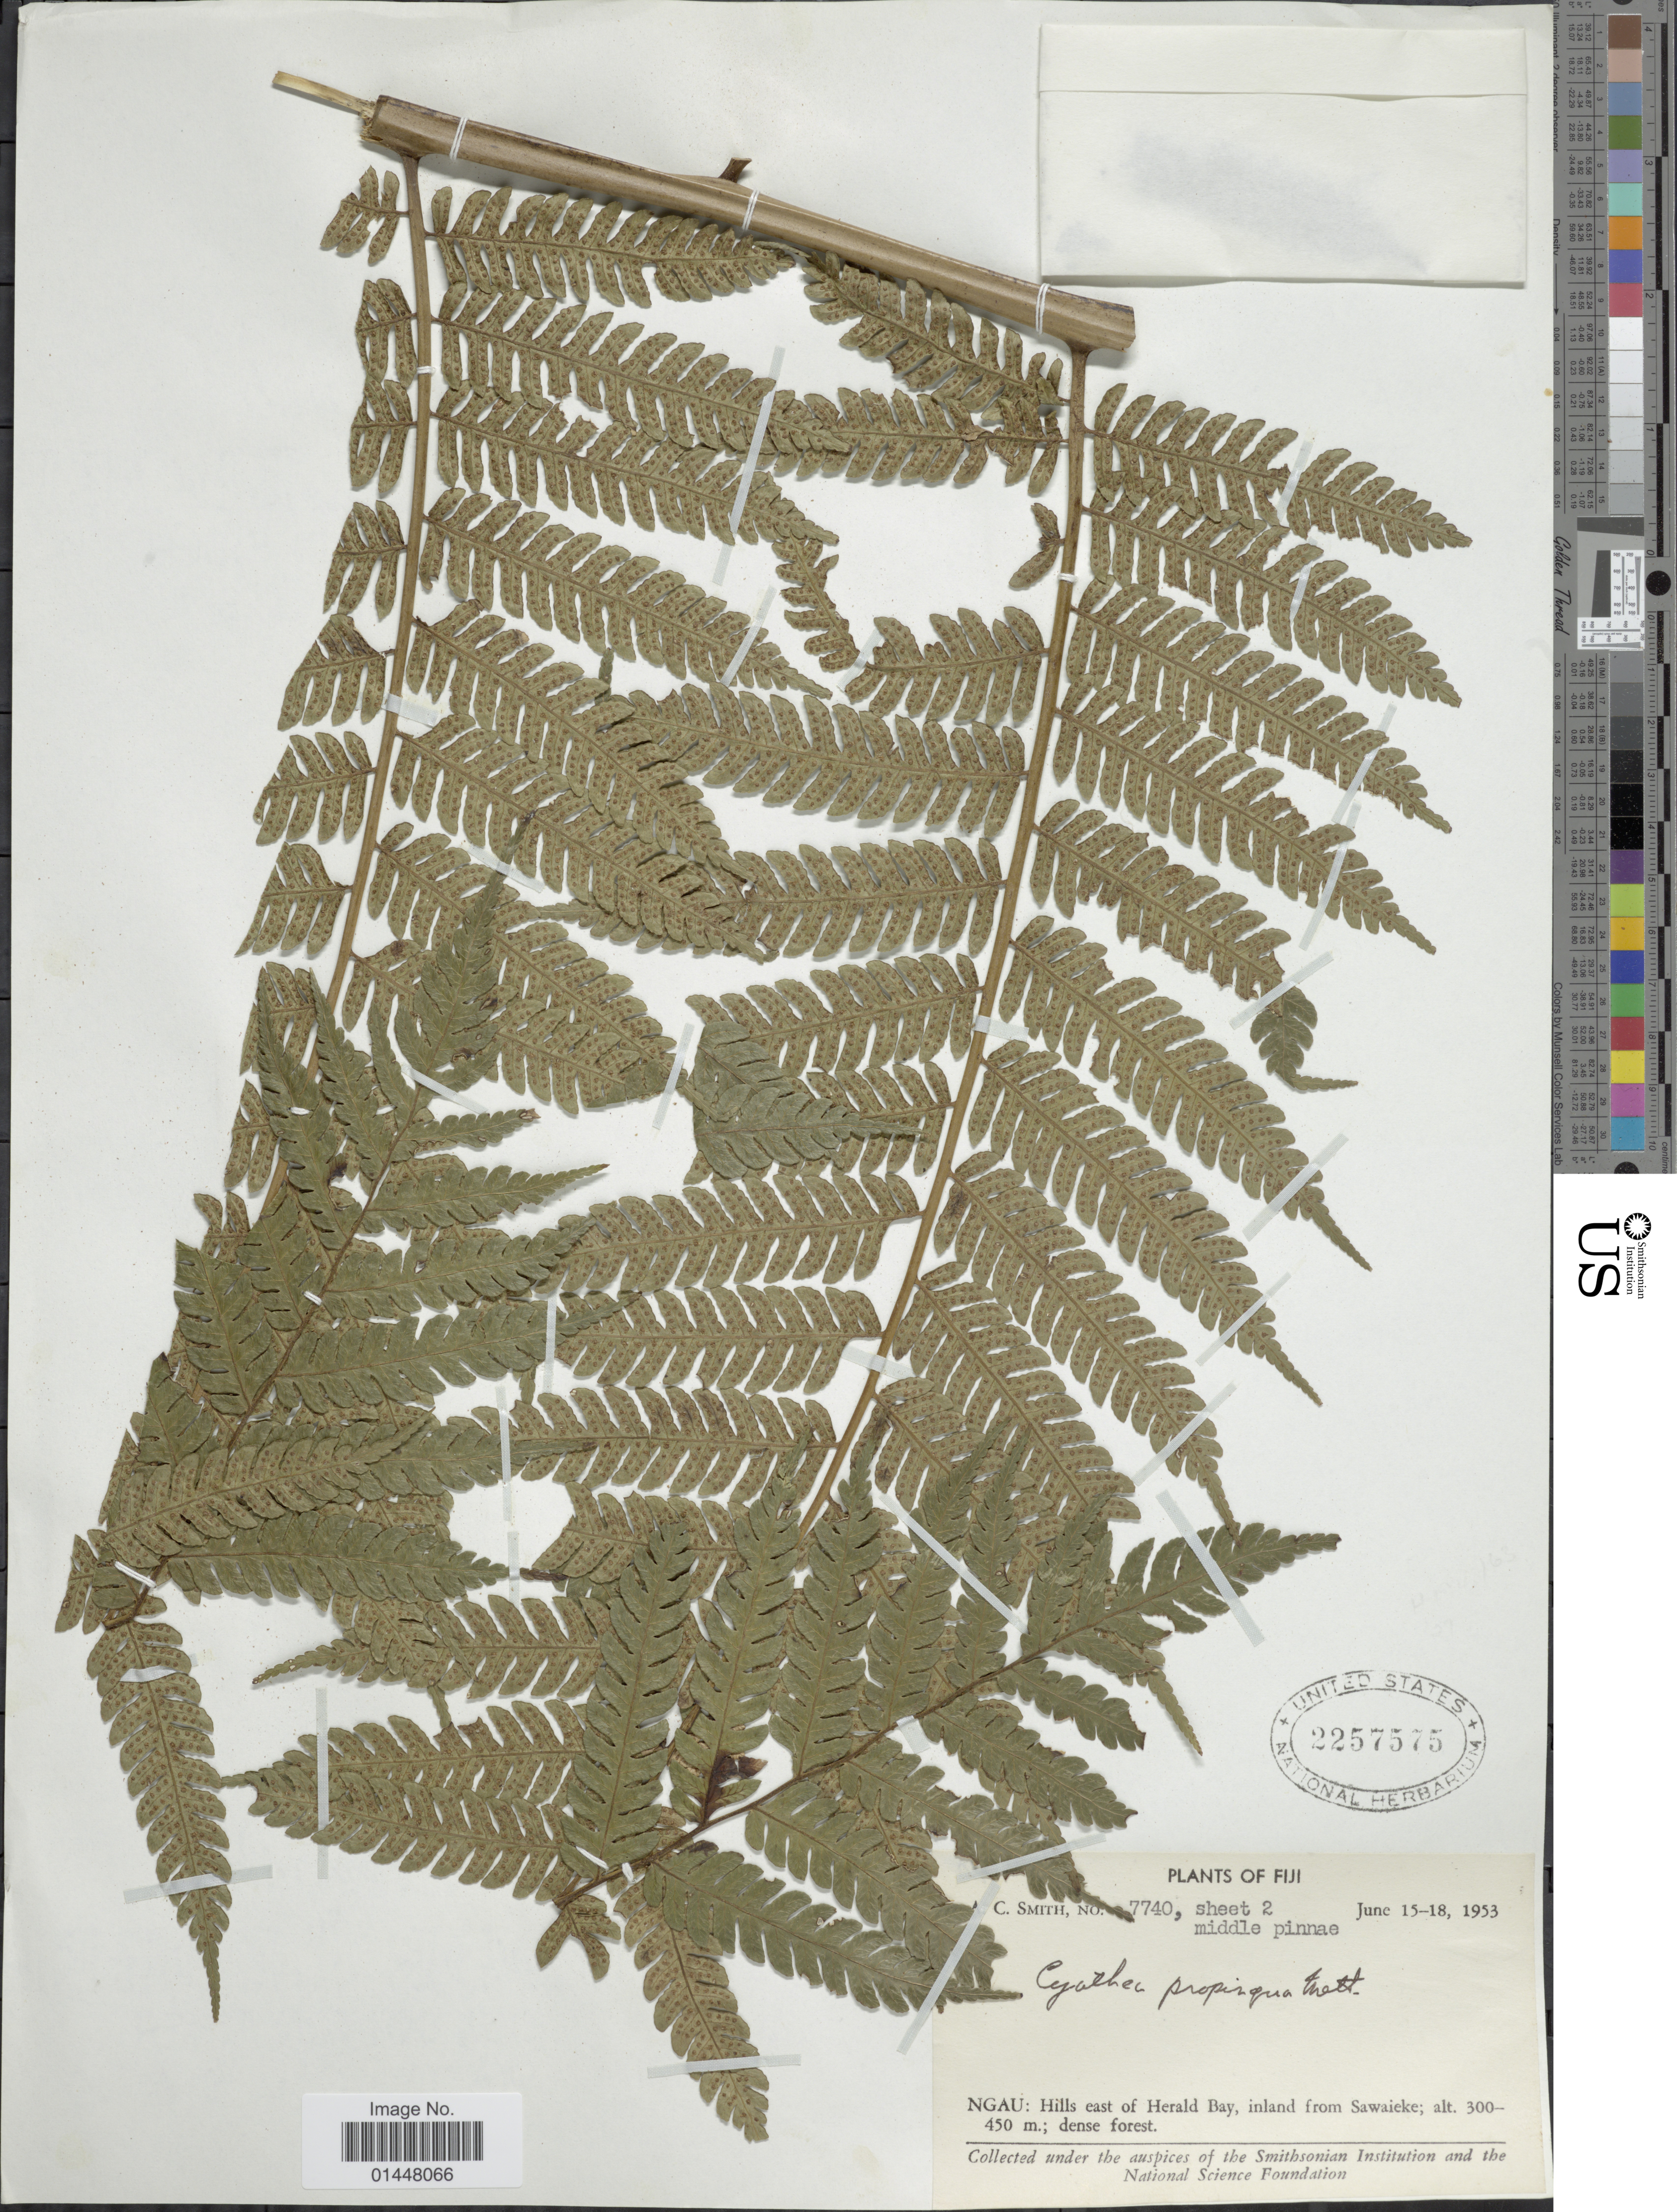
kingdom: Plantae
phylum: Tracheophyta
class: Polypodiopsida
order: Cyatheales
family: Cyatheaceae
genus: Sphaeropteris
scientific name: Sphaeropteris propinqua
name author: (Mett.) R.M. Tryon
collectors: A. C. Smith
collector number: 7740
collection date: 1953-06-15/1953-06-18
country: Fiji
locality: Fiji, Ngau: Hills east of Herald Bay, inland from Sawaieke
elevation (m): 300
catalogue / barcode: US 2257575